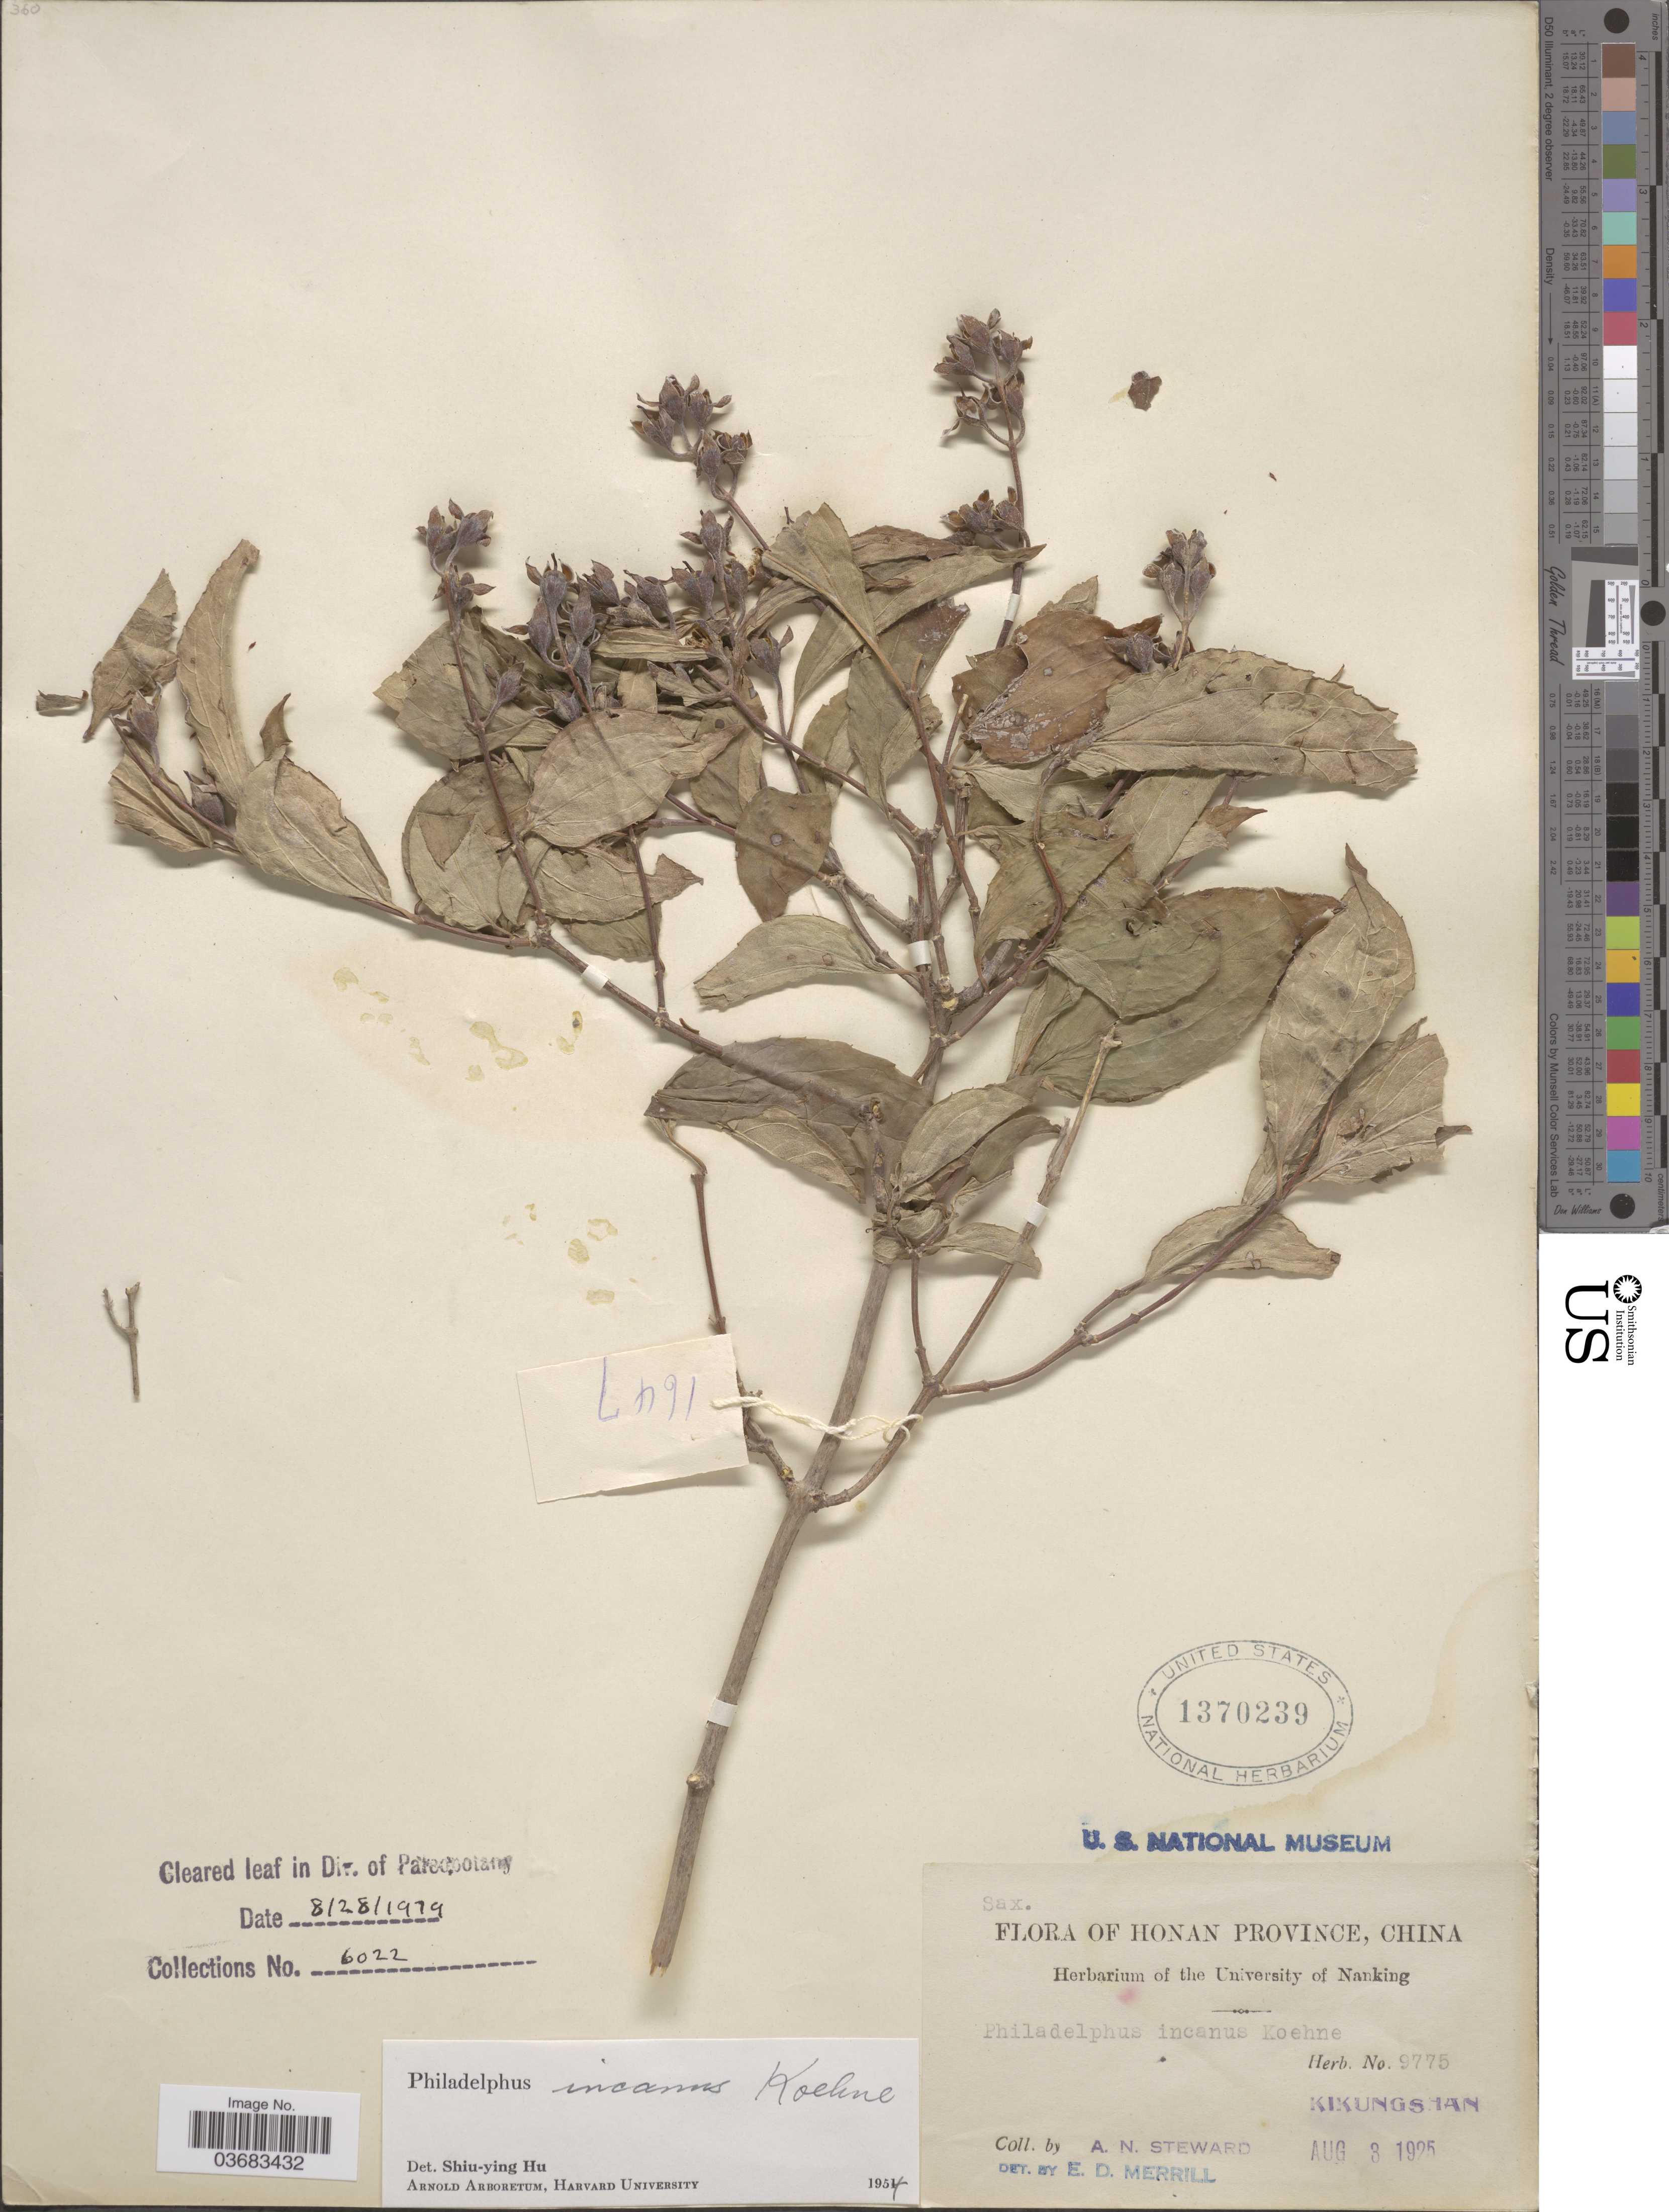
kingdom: Plantae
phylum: Tracheophyta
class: Magnoliopsida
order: Cornales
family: Hydrangeaceae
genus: Philadelphus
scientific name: Philadelphus incanus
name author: Koehne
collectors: A. N. Steward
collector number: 9775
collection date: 1925-08-03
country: China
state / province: Henan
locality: Honan Province. Kikungshan.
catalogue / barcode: US 1370239